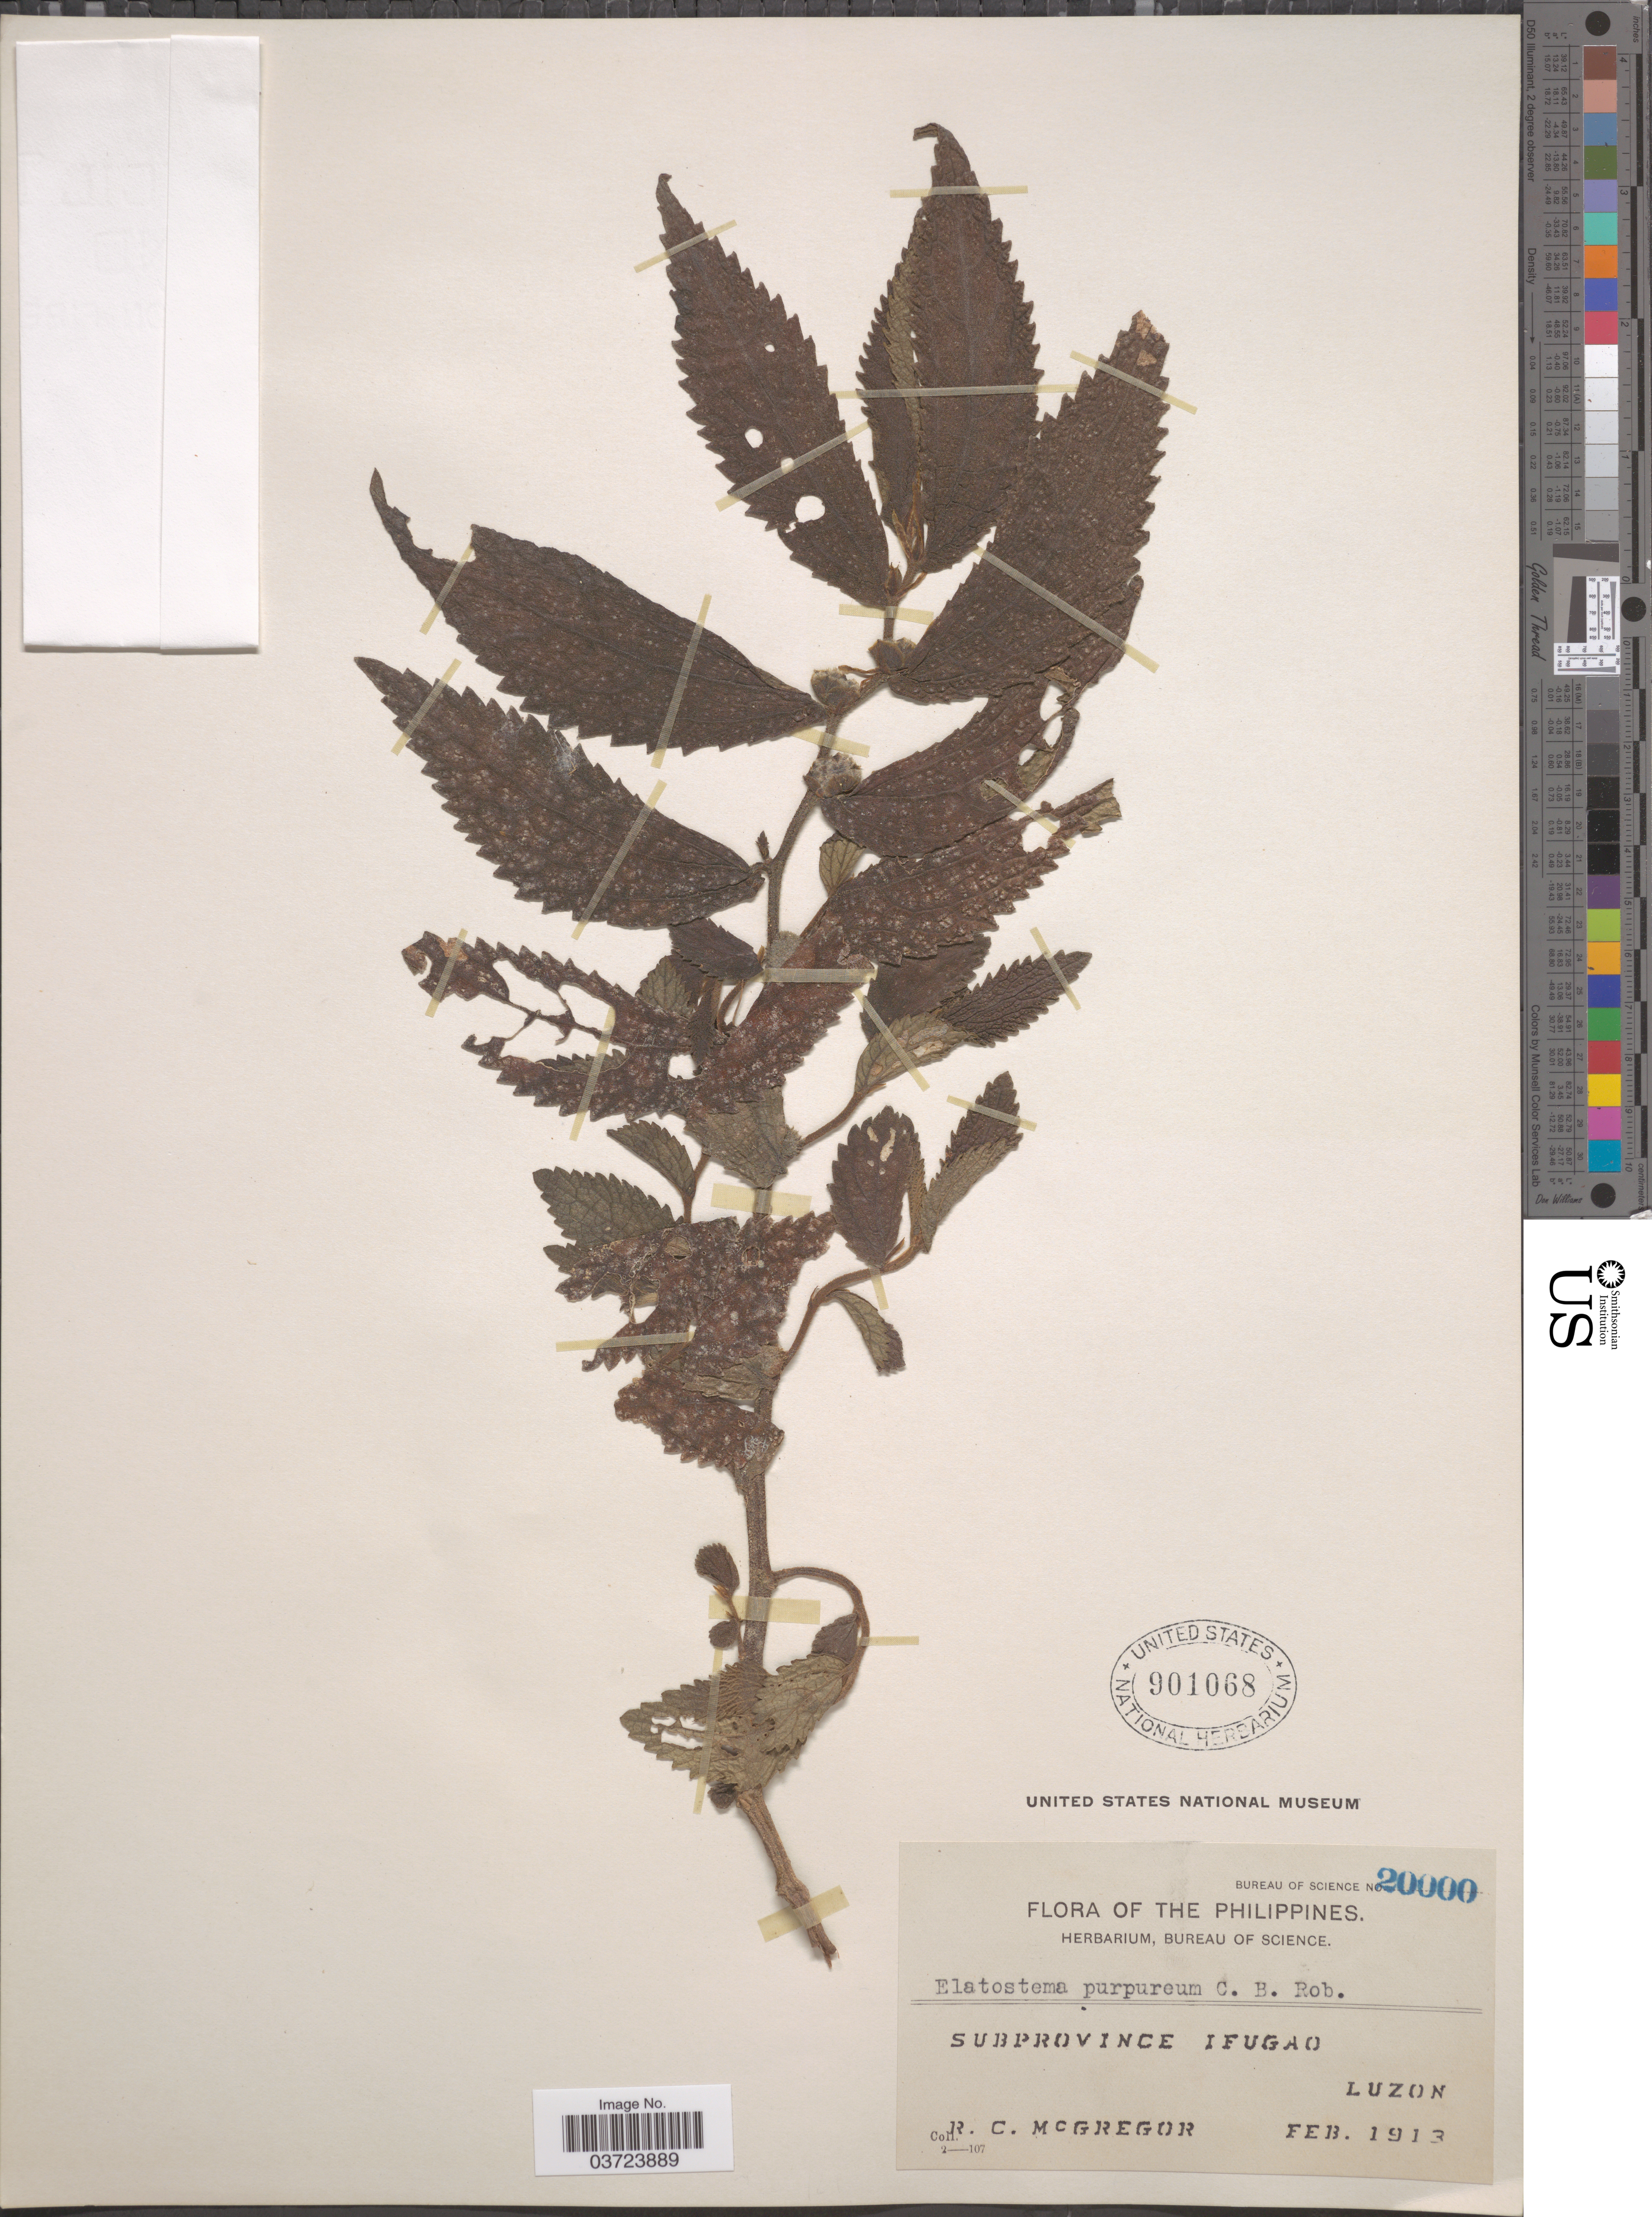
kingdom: Plantae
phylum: Tracheophyta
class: Magnoliopsida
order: Rosales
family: Urticaceae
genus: Elatostema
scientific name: Elatostema purpureum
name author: C.B. Rob.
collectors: R. C. McGregor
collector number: Bureau of Science 20000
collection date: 1913-02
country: Philippines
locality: Subprovince Ifugao, Luzon.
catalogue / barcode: US 901068